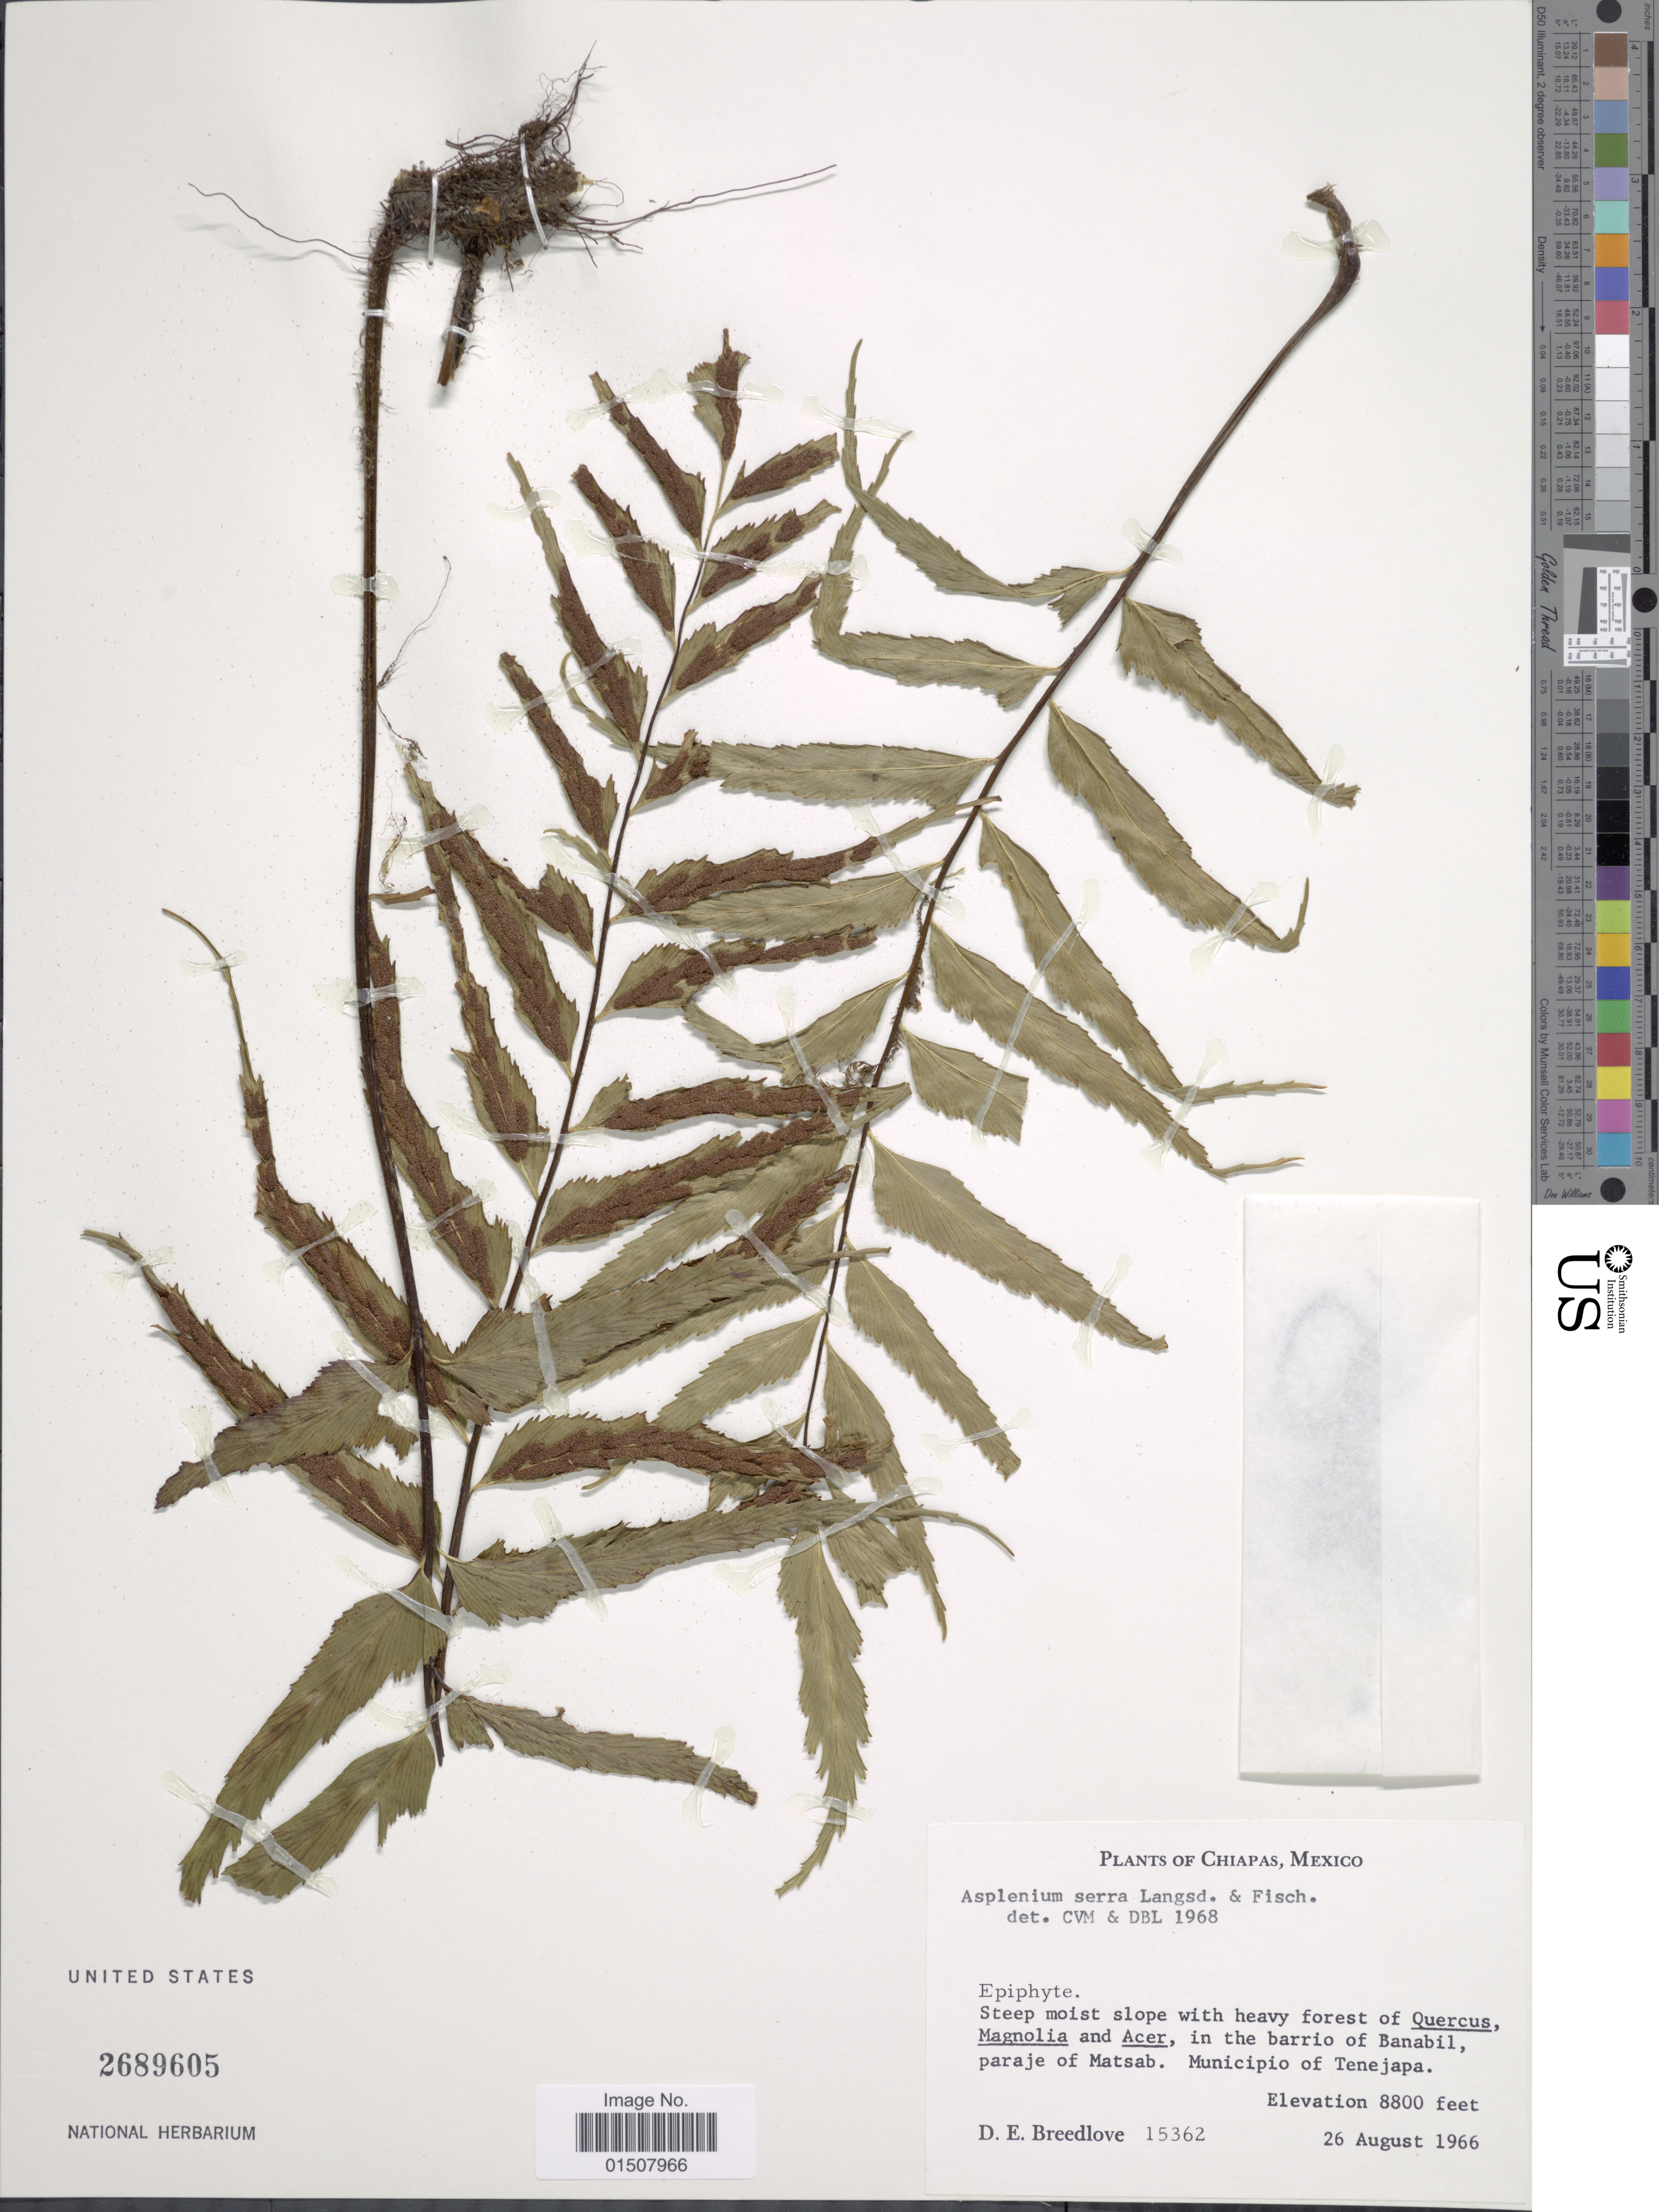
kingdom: Plantae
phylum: Tracheophyta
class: Polypodiopsida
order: Polypodiales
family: Aspleniaceae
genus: Asplenium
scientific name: Asplenium serra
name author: Langsd. & Fisch.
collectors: D. E. Breedlove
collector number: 15362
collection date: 1966-08-26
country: Mexico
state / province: Chiapas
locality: In the barrio de Banabil paraje of Matsab,Municipio de Tenejapa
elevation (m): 2682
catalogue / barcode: US 2689605